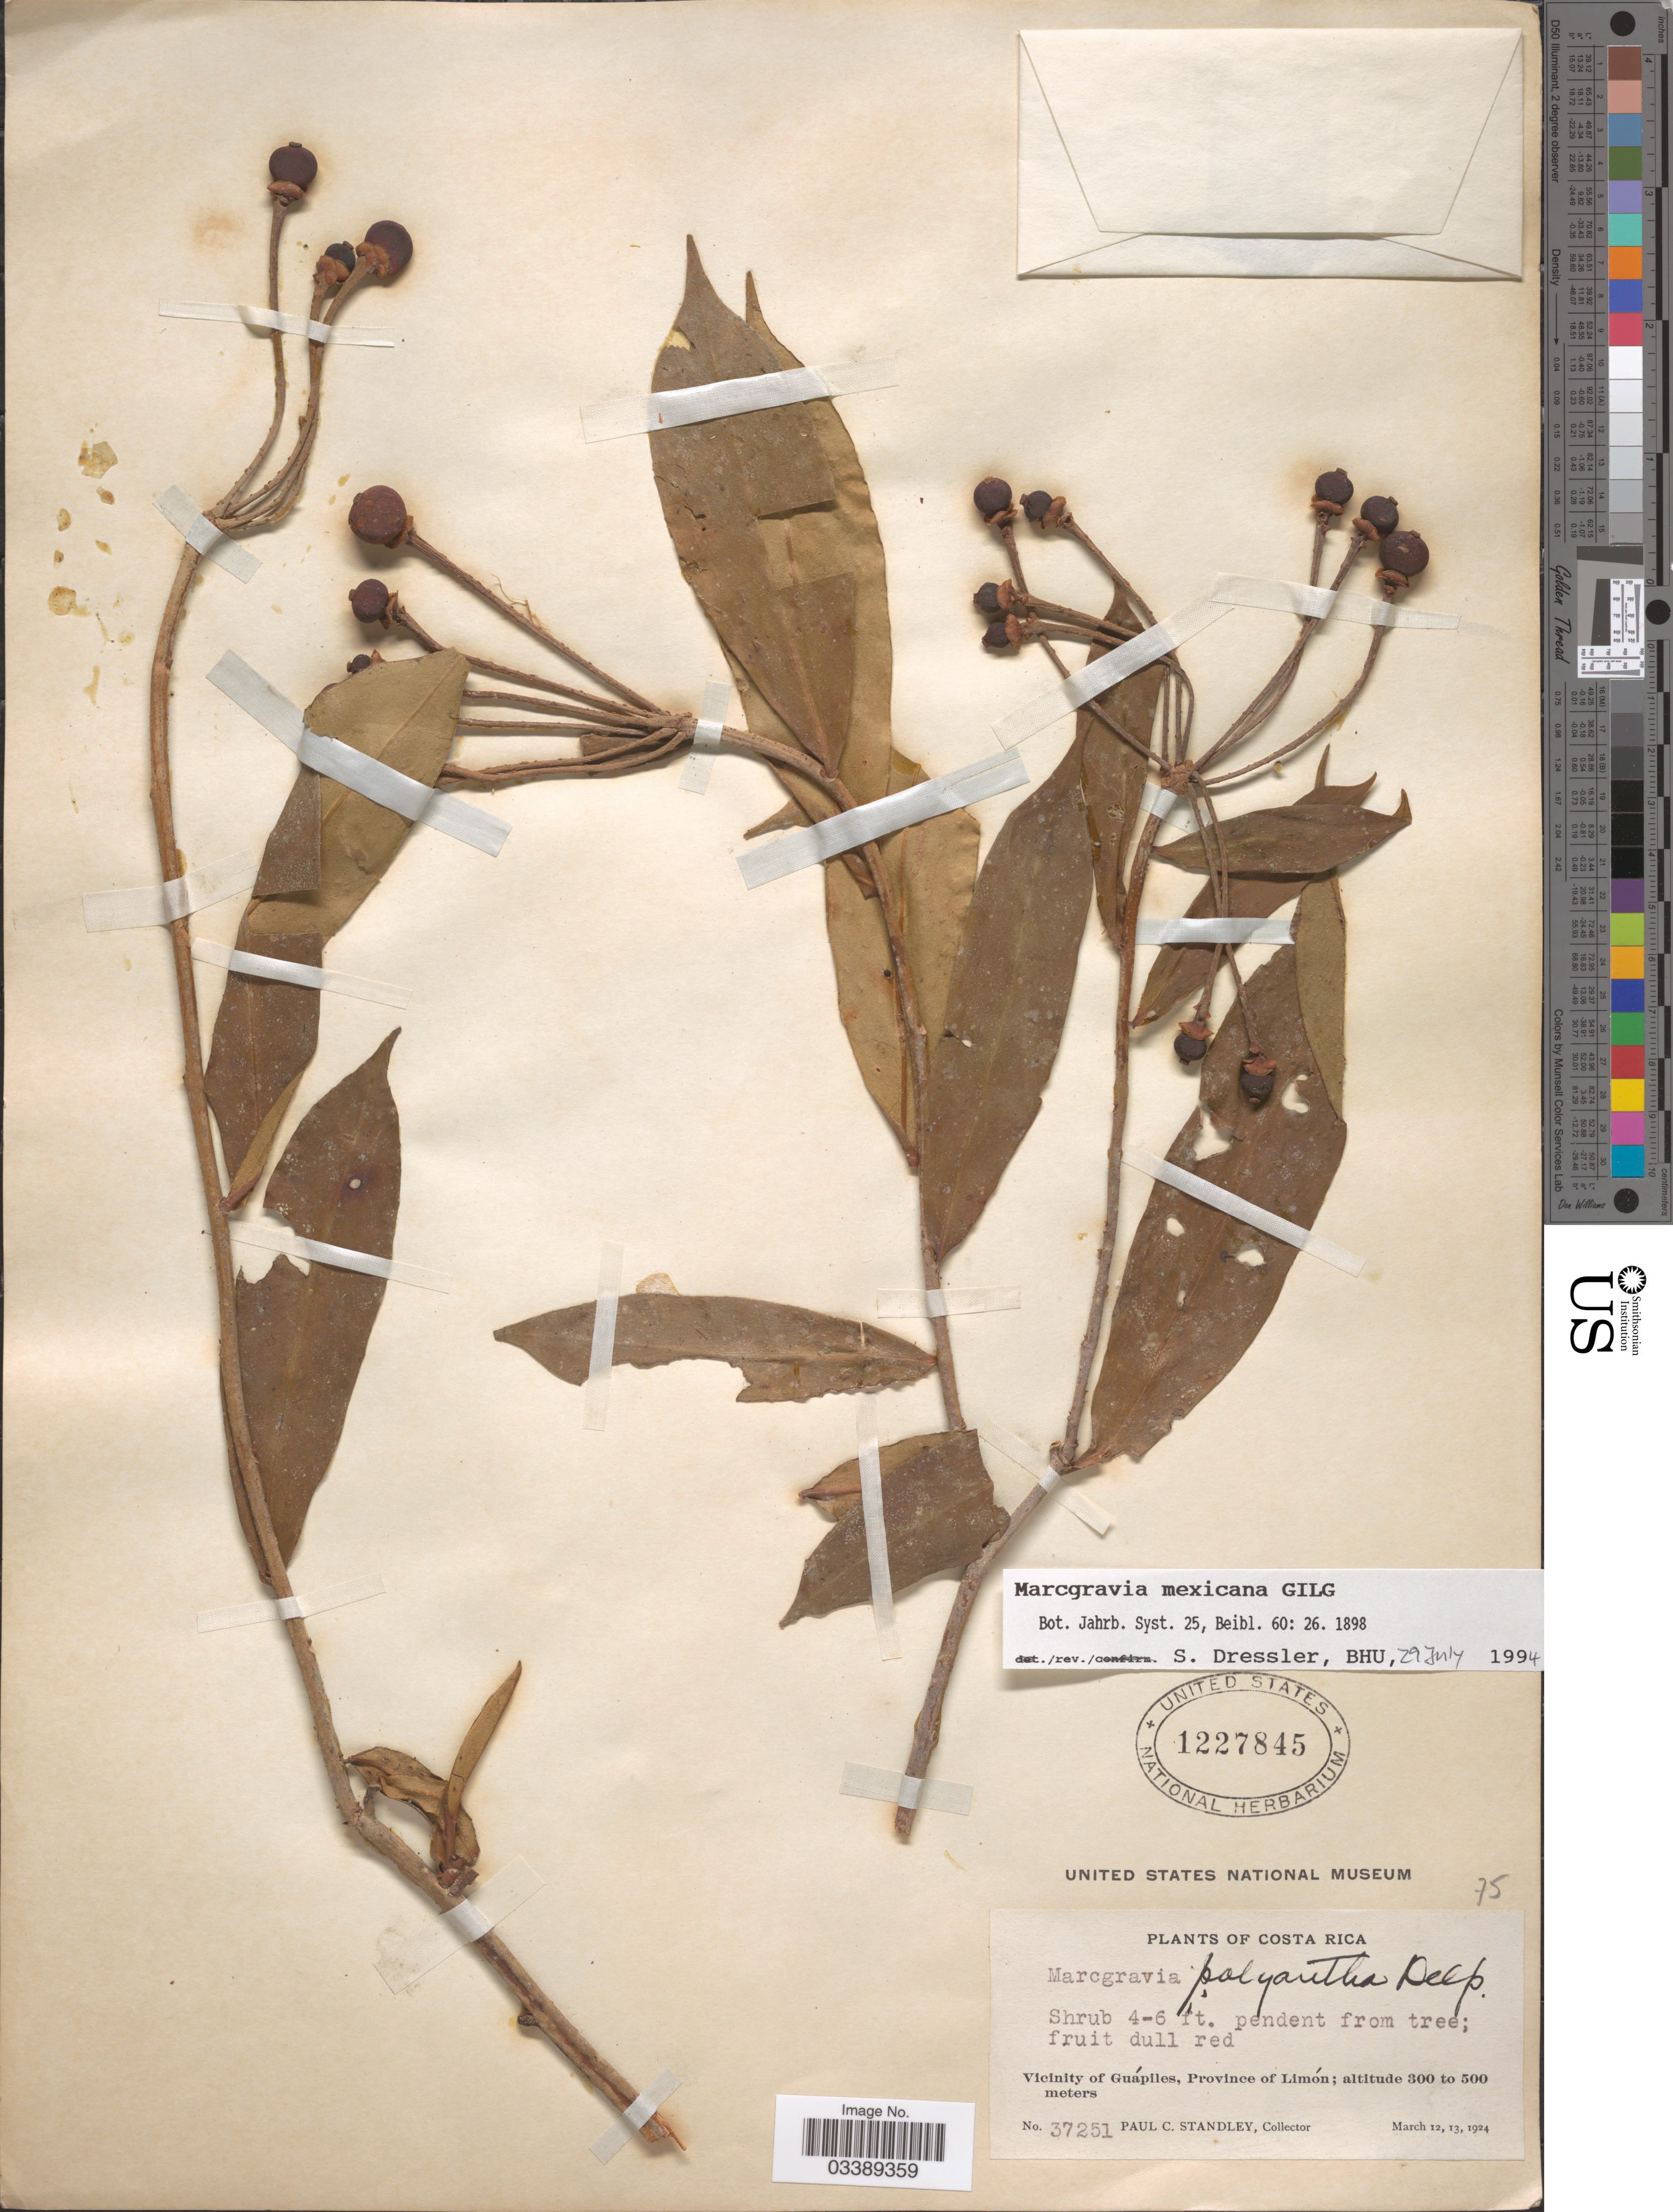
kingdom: Plantae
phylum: Tracheophyta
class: Magnoliopsida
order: Ericales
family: Marcgraviaceae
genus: Marcgravia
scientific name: Marcgravia mexicana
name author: Gilg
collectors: P. C. Standley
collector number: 37251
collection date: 1924-03-12/1924-03-13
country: Costa Rica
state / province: Limón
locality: Vicinity of Guápiles.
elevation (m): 300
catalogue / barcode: US 1227845